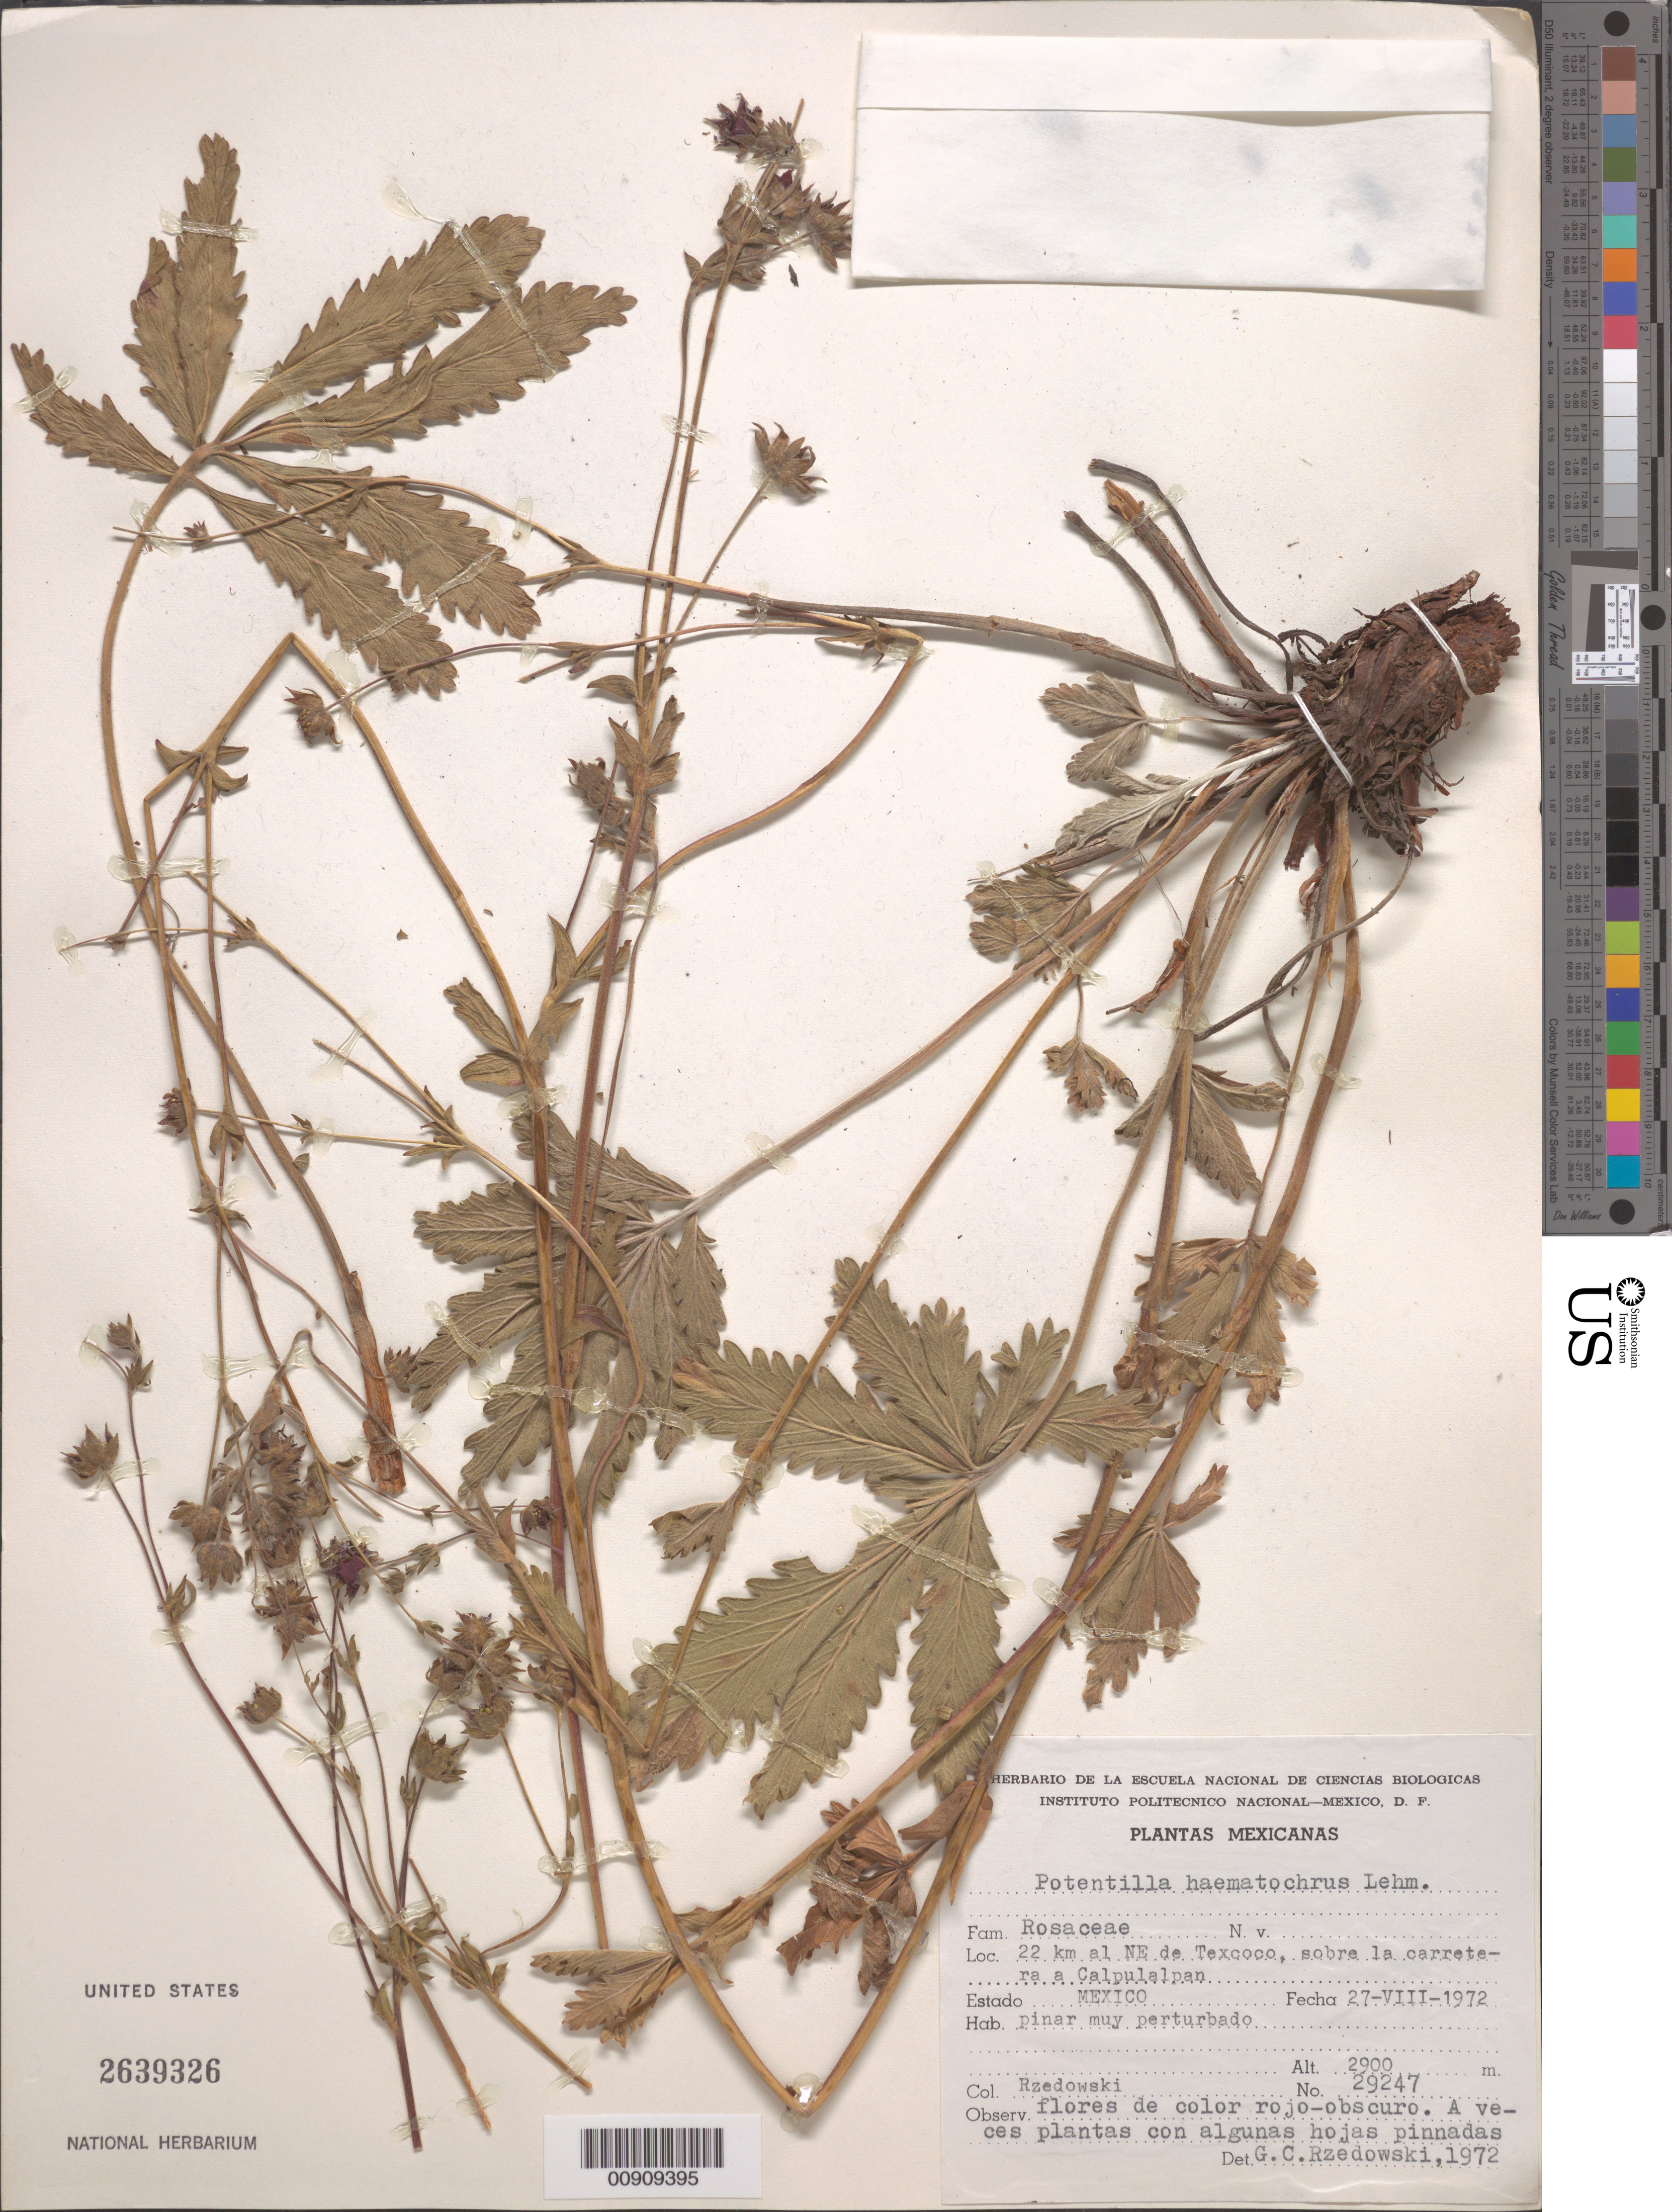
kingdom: Plantae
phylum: Tracheophyta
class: Magnoliopsida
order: Rosales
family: Rosaceae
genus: Potentilla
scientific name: Potentilla haematochrous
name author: Lehm.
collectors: J. Rzedowski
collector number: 29247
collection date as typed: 27 Aug 1972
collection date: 1972-08-27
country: Mexico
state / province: México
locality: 22 km. al NE de Texcoco, sobre la carretera a Calpulalpan, Estado Mexico.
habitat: Pinar muy perturbado.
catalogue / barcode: US 2639326